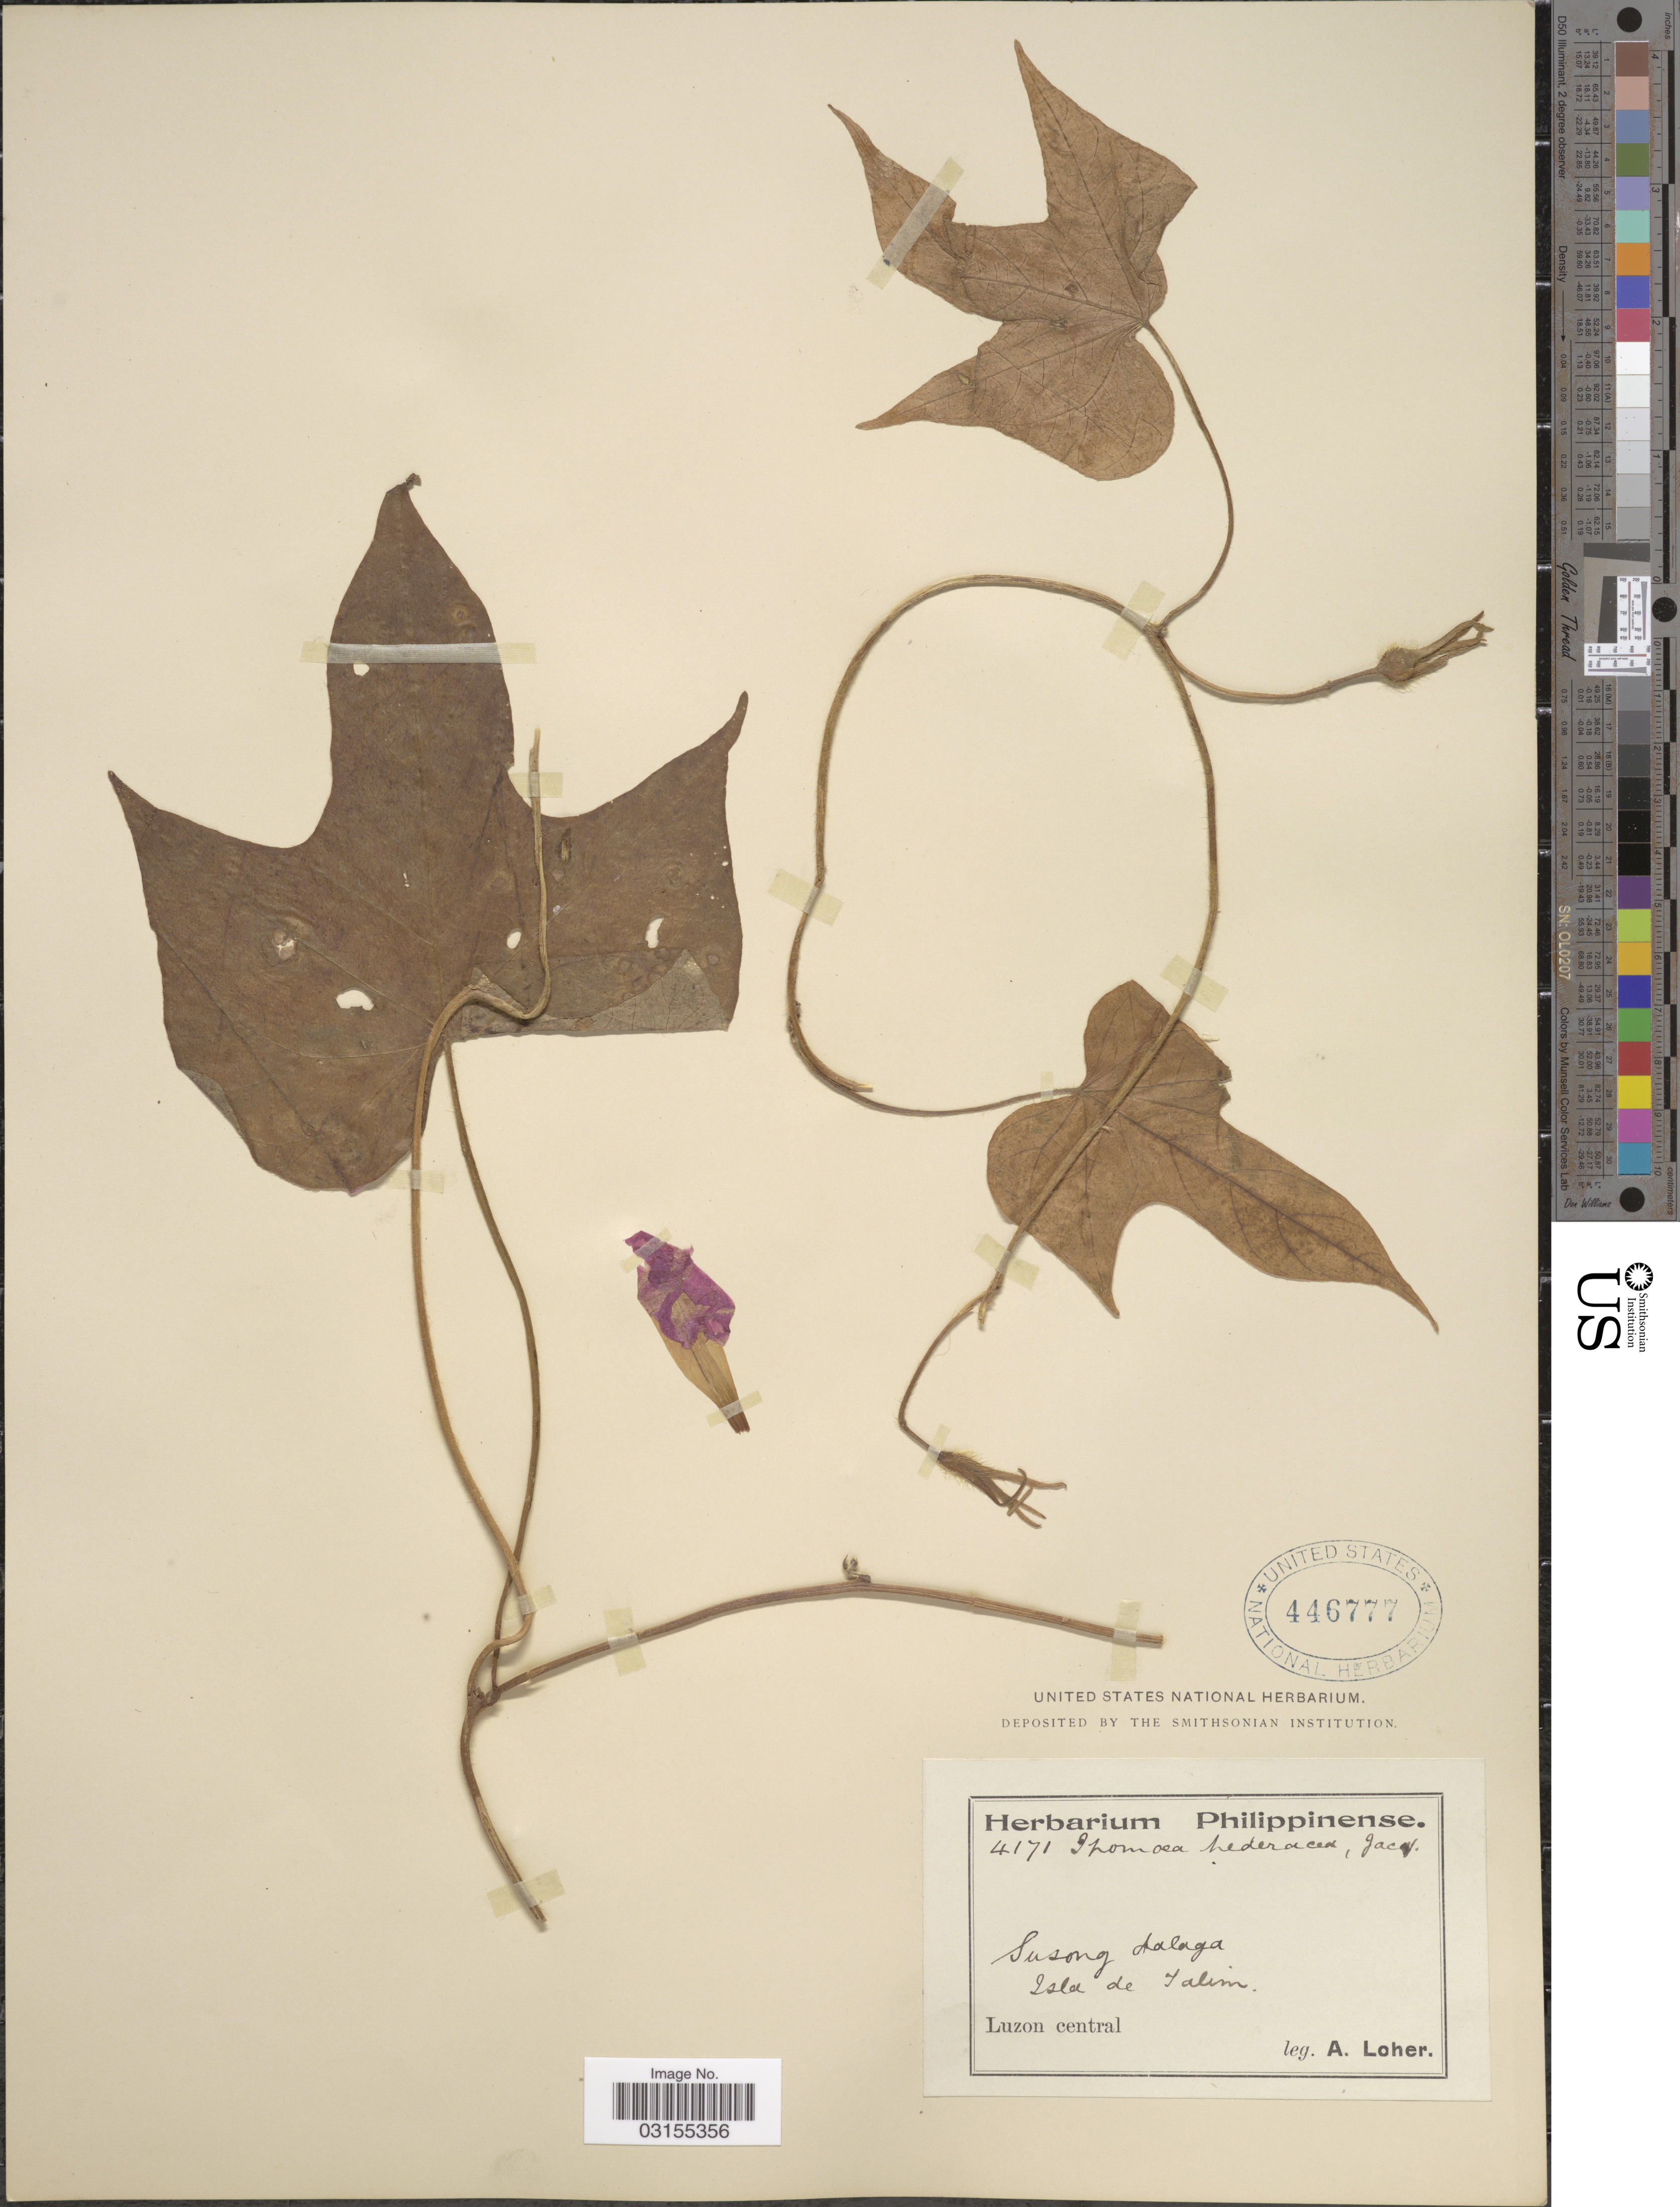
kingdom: Plantae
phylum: Tracheophyta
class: Magnoliopsida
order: Solanales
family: Convolvulaceae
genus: Ipomoea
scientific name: Ipomoea nil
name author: (L.) Roth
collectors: A. Loher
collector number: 4171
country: Philippines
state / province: Central Luzon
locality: Susong dalaga. Isla de Talim.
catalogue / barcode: US 446777